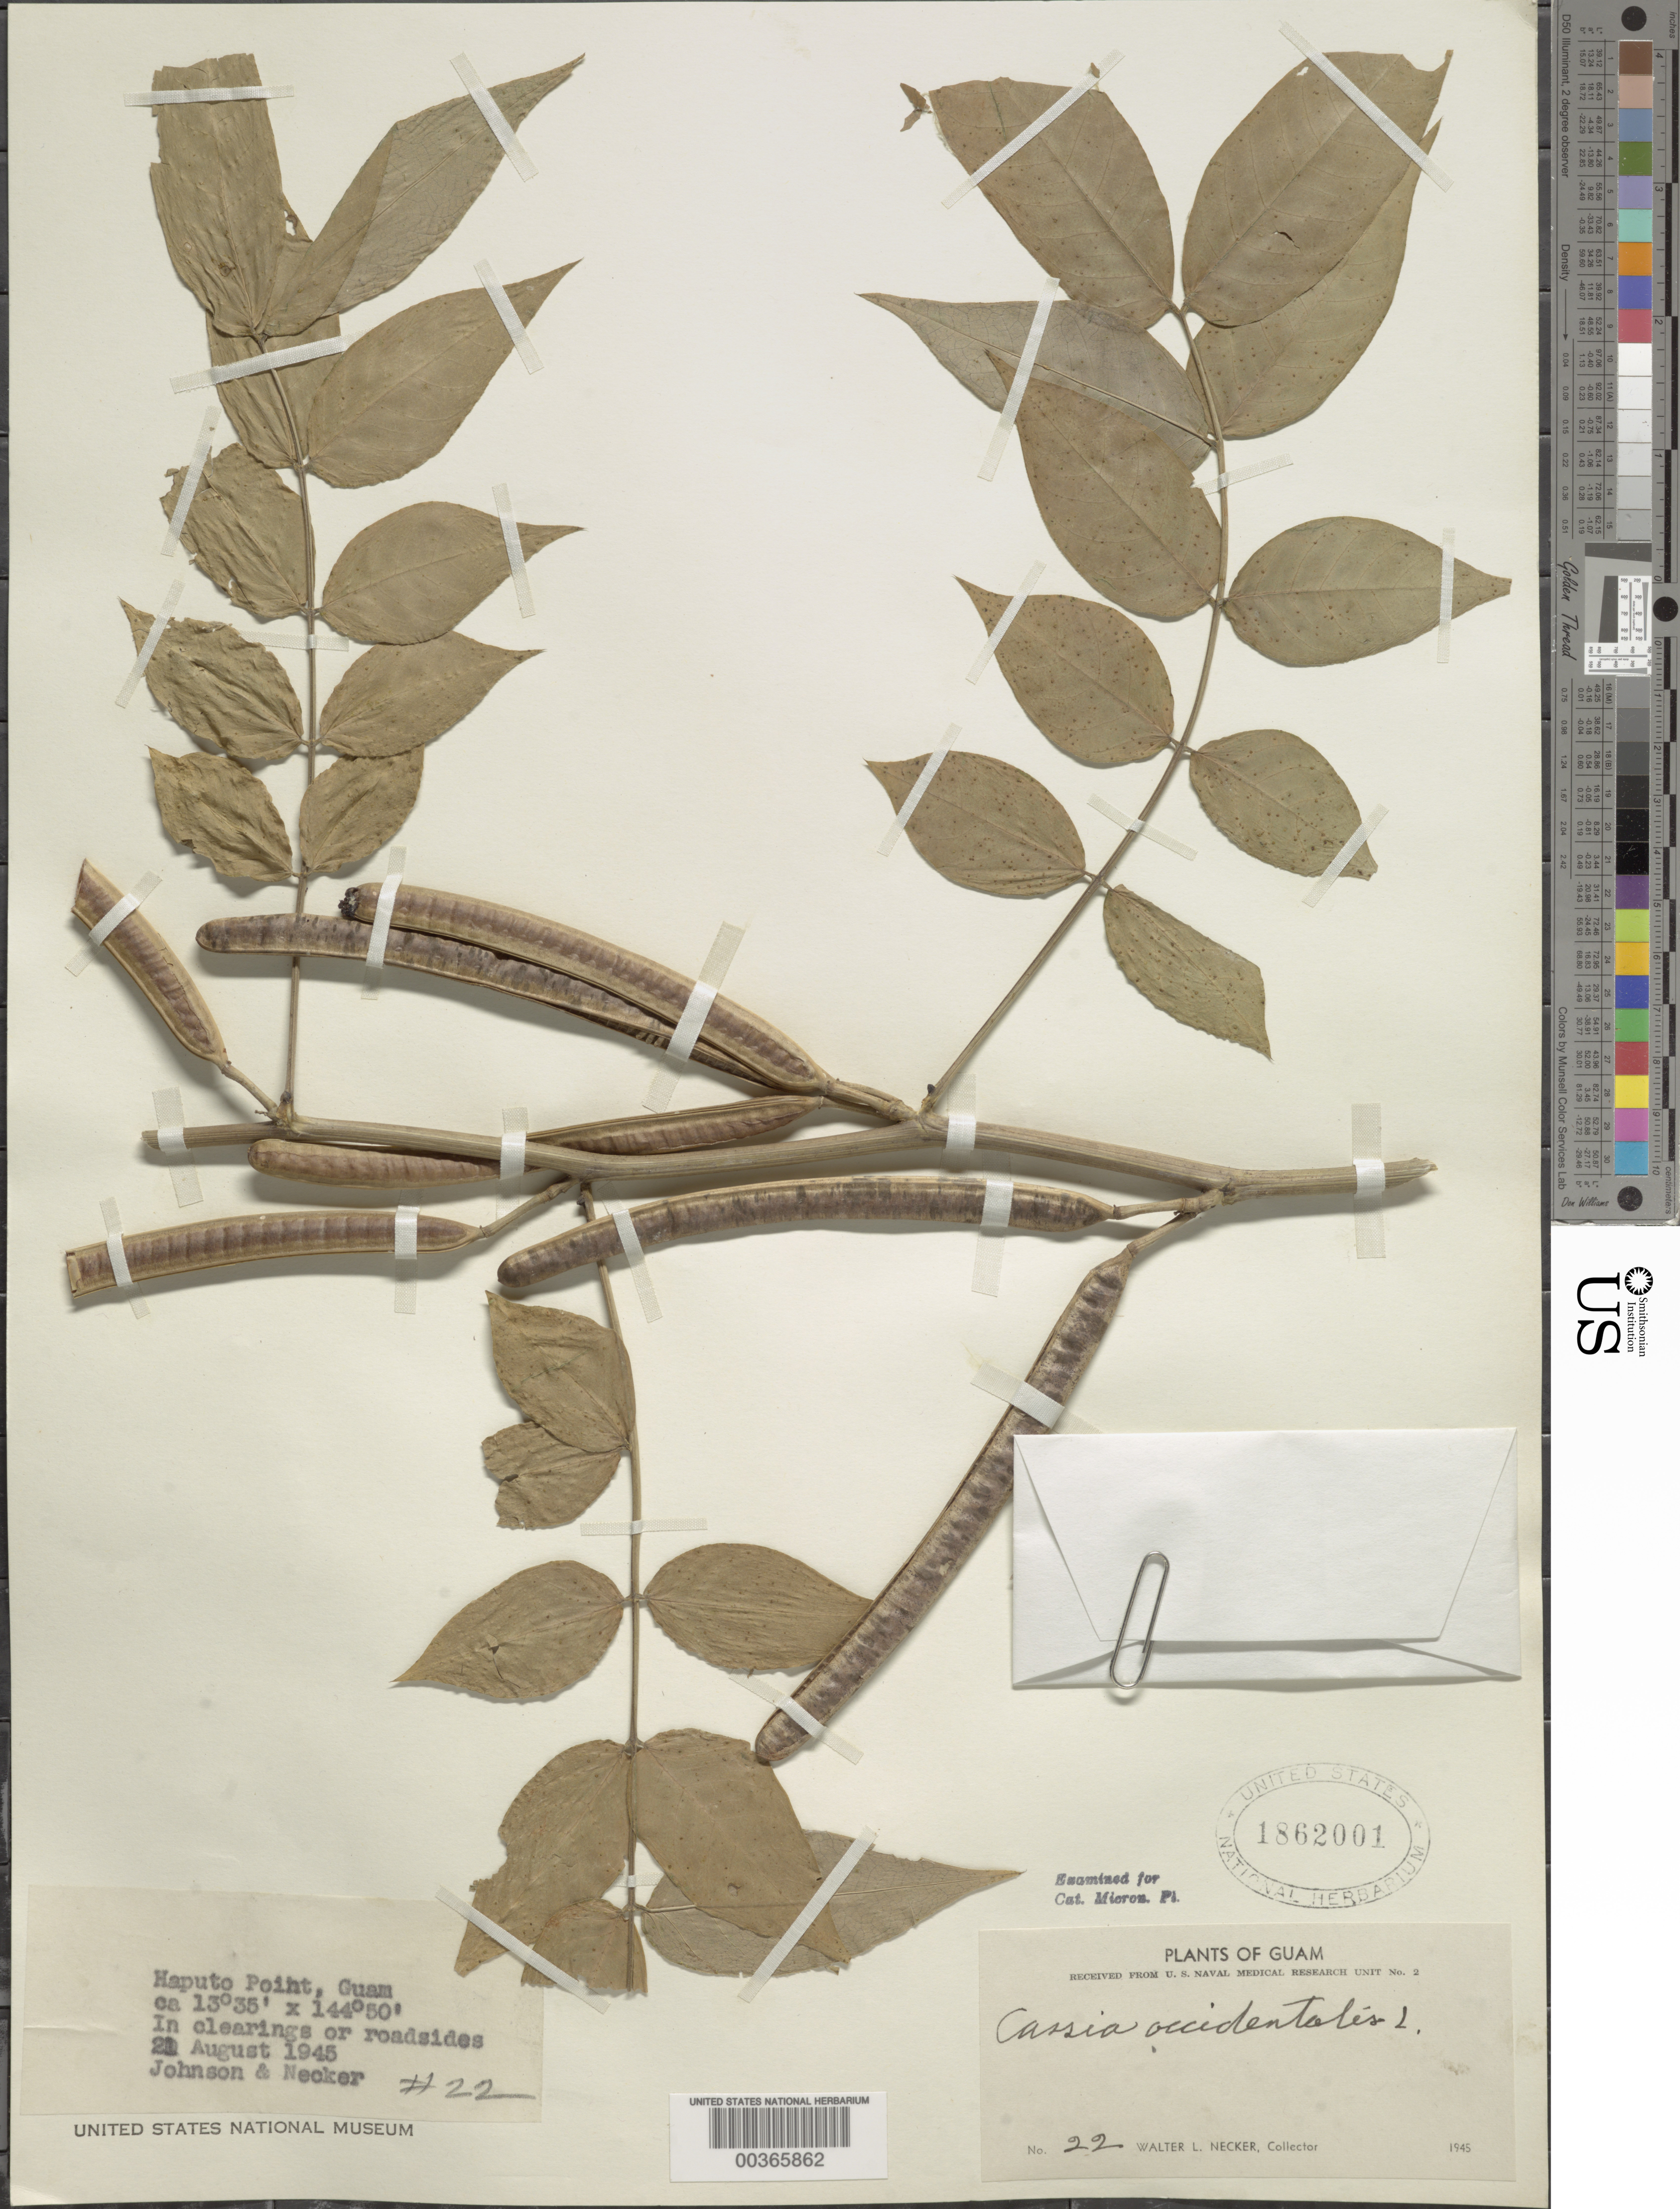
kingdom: Plantae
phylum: Tracheophyta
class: Magnoliopsida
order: Fabales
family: Fabaceae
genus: Senna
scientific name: Senna occidentalis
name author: (L.) Link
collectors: W. L. Necker & -- Johnson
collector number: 22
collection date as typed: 21 Aug 1945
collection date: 1945-08-21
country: Guam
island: Guam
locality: Haputo point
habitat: In clearings or roadsides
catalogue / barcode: US 1862001